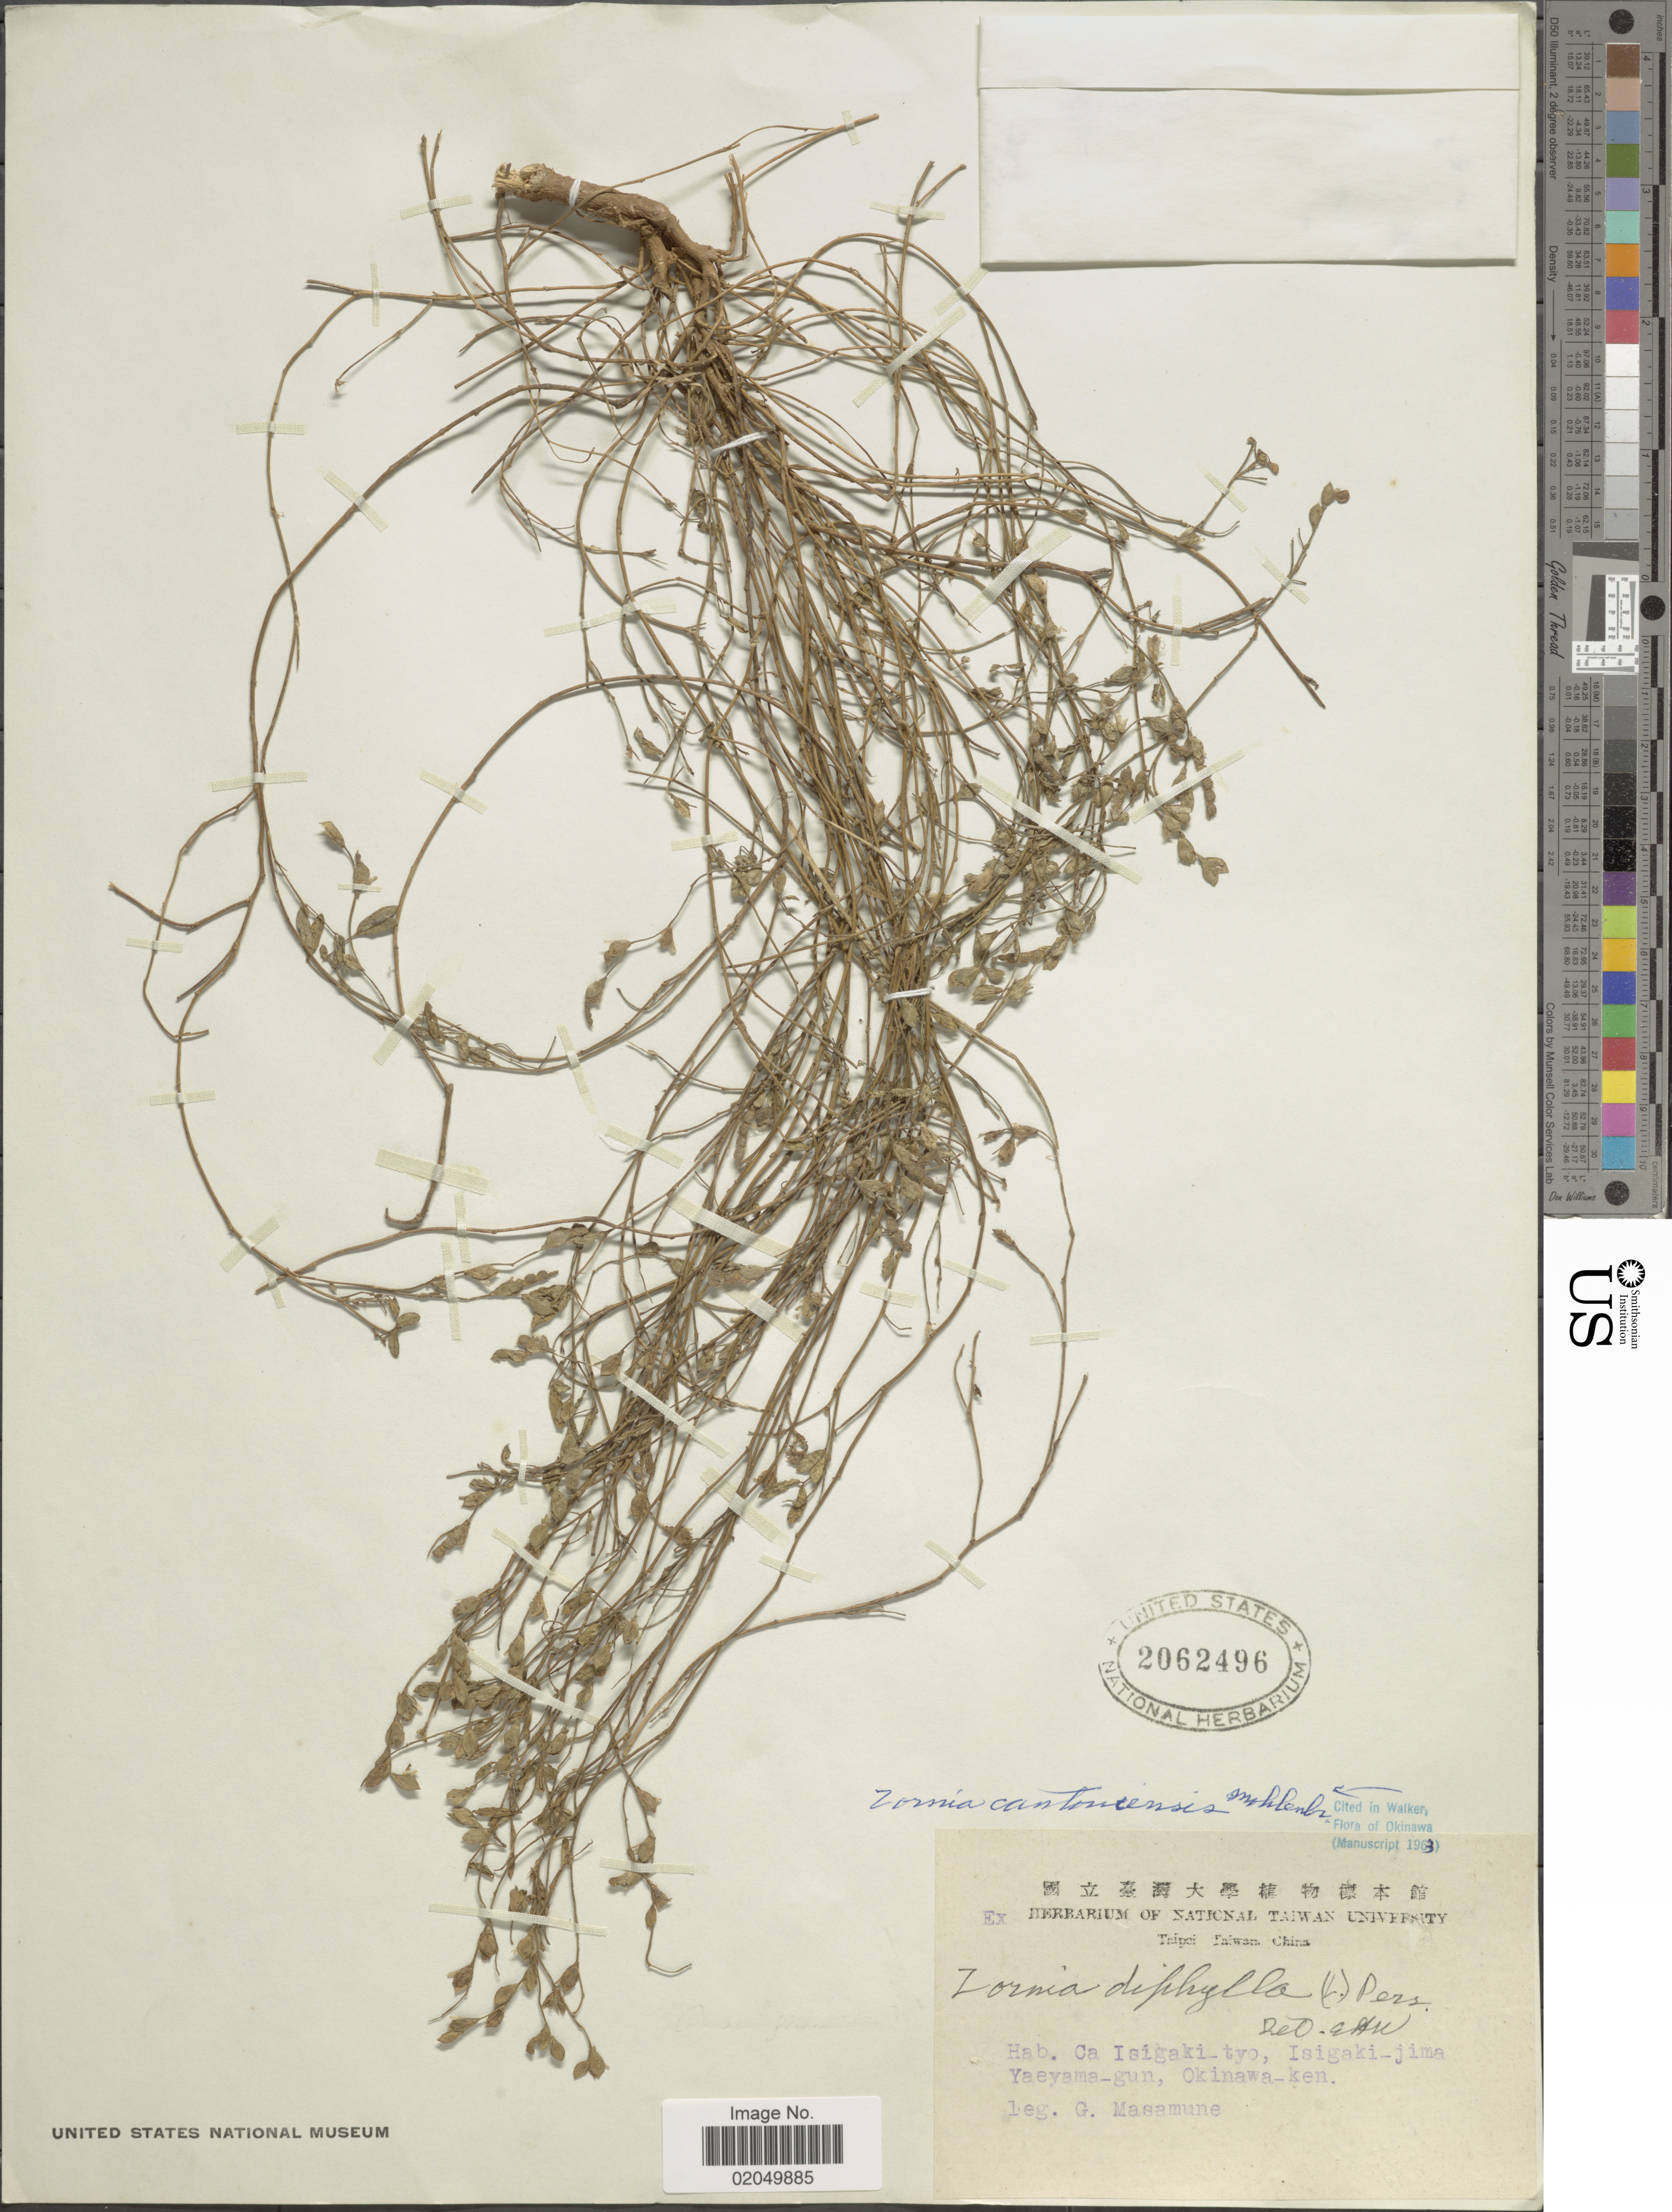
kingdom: Plantae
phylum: Tracheophyta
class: Magnoliopsida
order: Fabales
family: Fabaceae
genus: Zornia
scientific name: Zornia cantoniensis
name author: Mohlenbr.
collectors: G. Masamune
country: Japan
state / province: Okinawa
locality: Ca Isigaki-tyo, Isigaki-jima, Yaeyama-gun, Okinawa-ken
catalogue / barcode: US 2062496